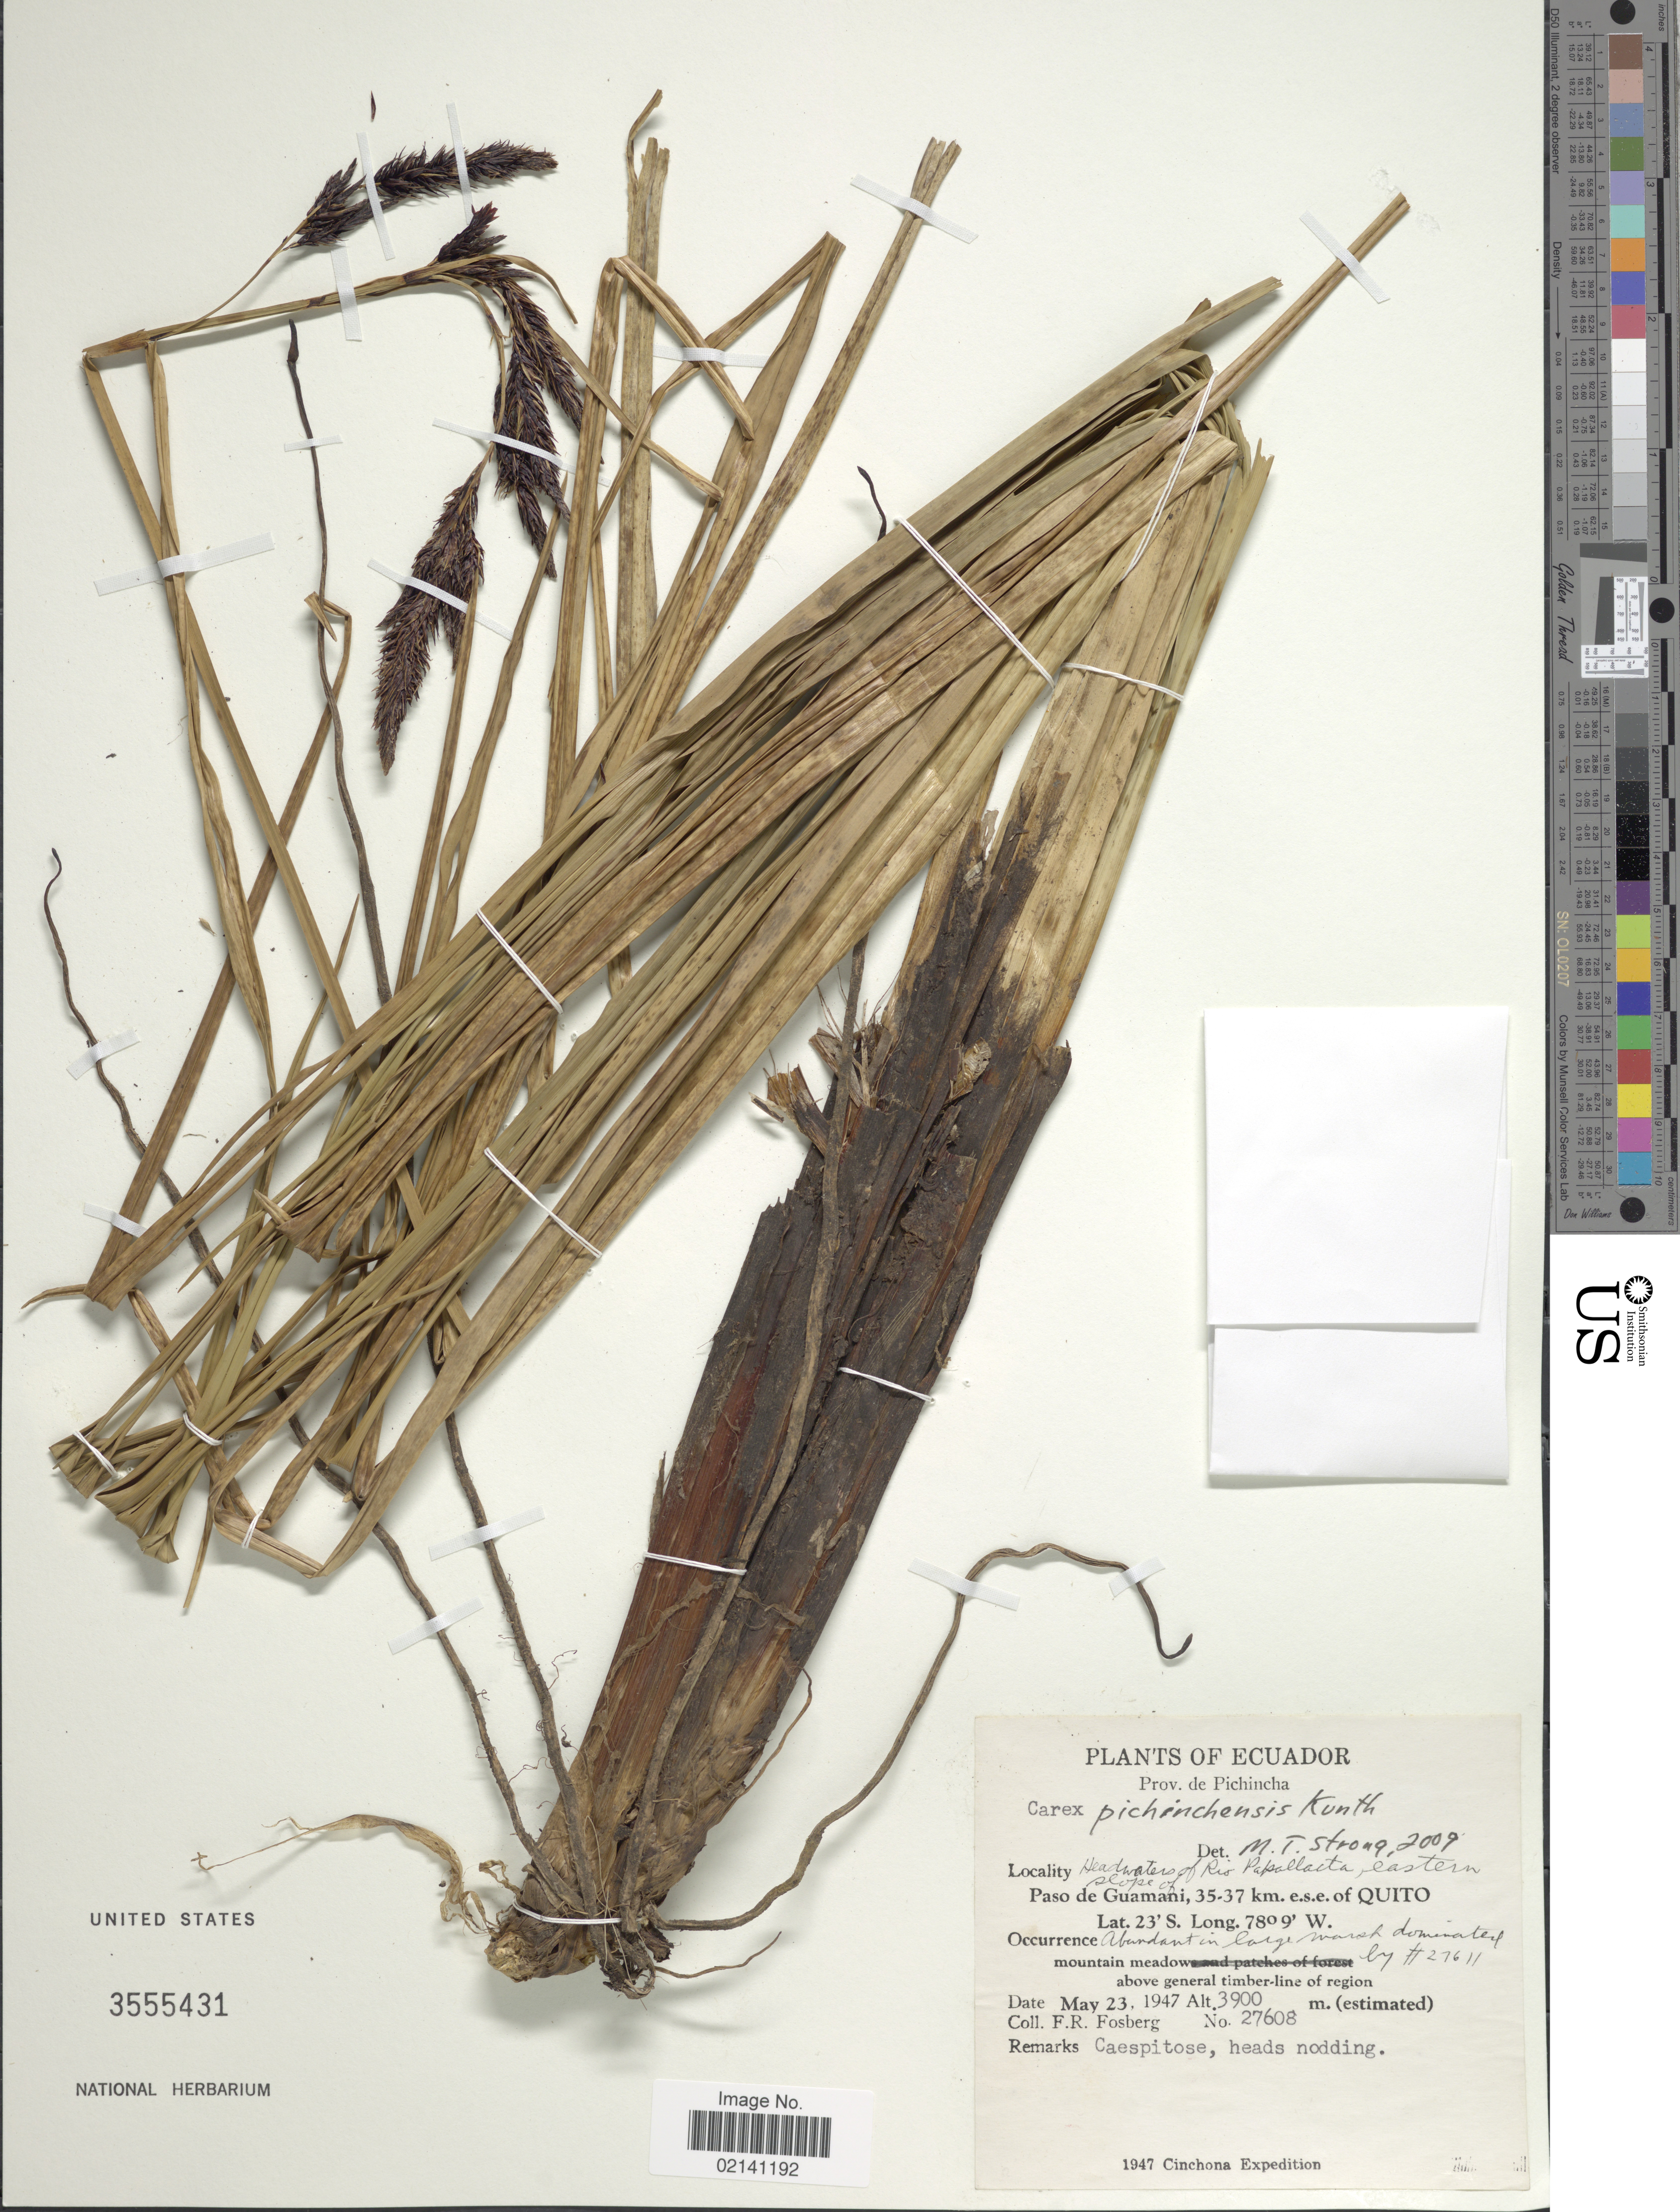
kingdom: Plantae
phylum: Tracheophyta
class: Liliopsida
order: Poales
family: Cyperaceae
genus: Carex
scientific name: Carex lemanniana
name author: Boott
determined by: Jimnéz-Mejias, Pedro, (UPOS), Universidad Pablo de Olavide (SPAIN)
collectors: F. R. Fosberg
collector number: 27608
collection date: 1947-05-23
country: Ecuador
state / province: Pichincha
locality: Headwaters of Rio Papallacta, eastern slopes of Paso de Guamani, mountain meadow above general timber-line region.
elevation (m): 3900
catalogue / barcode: US 3555431